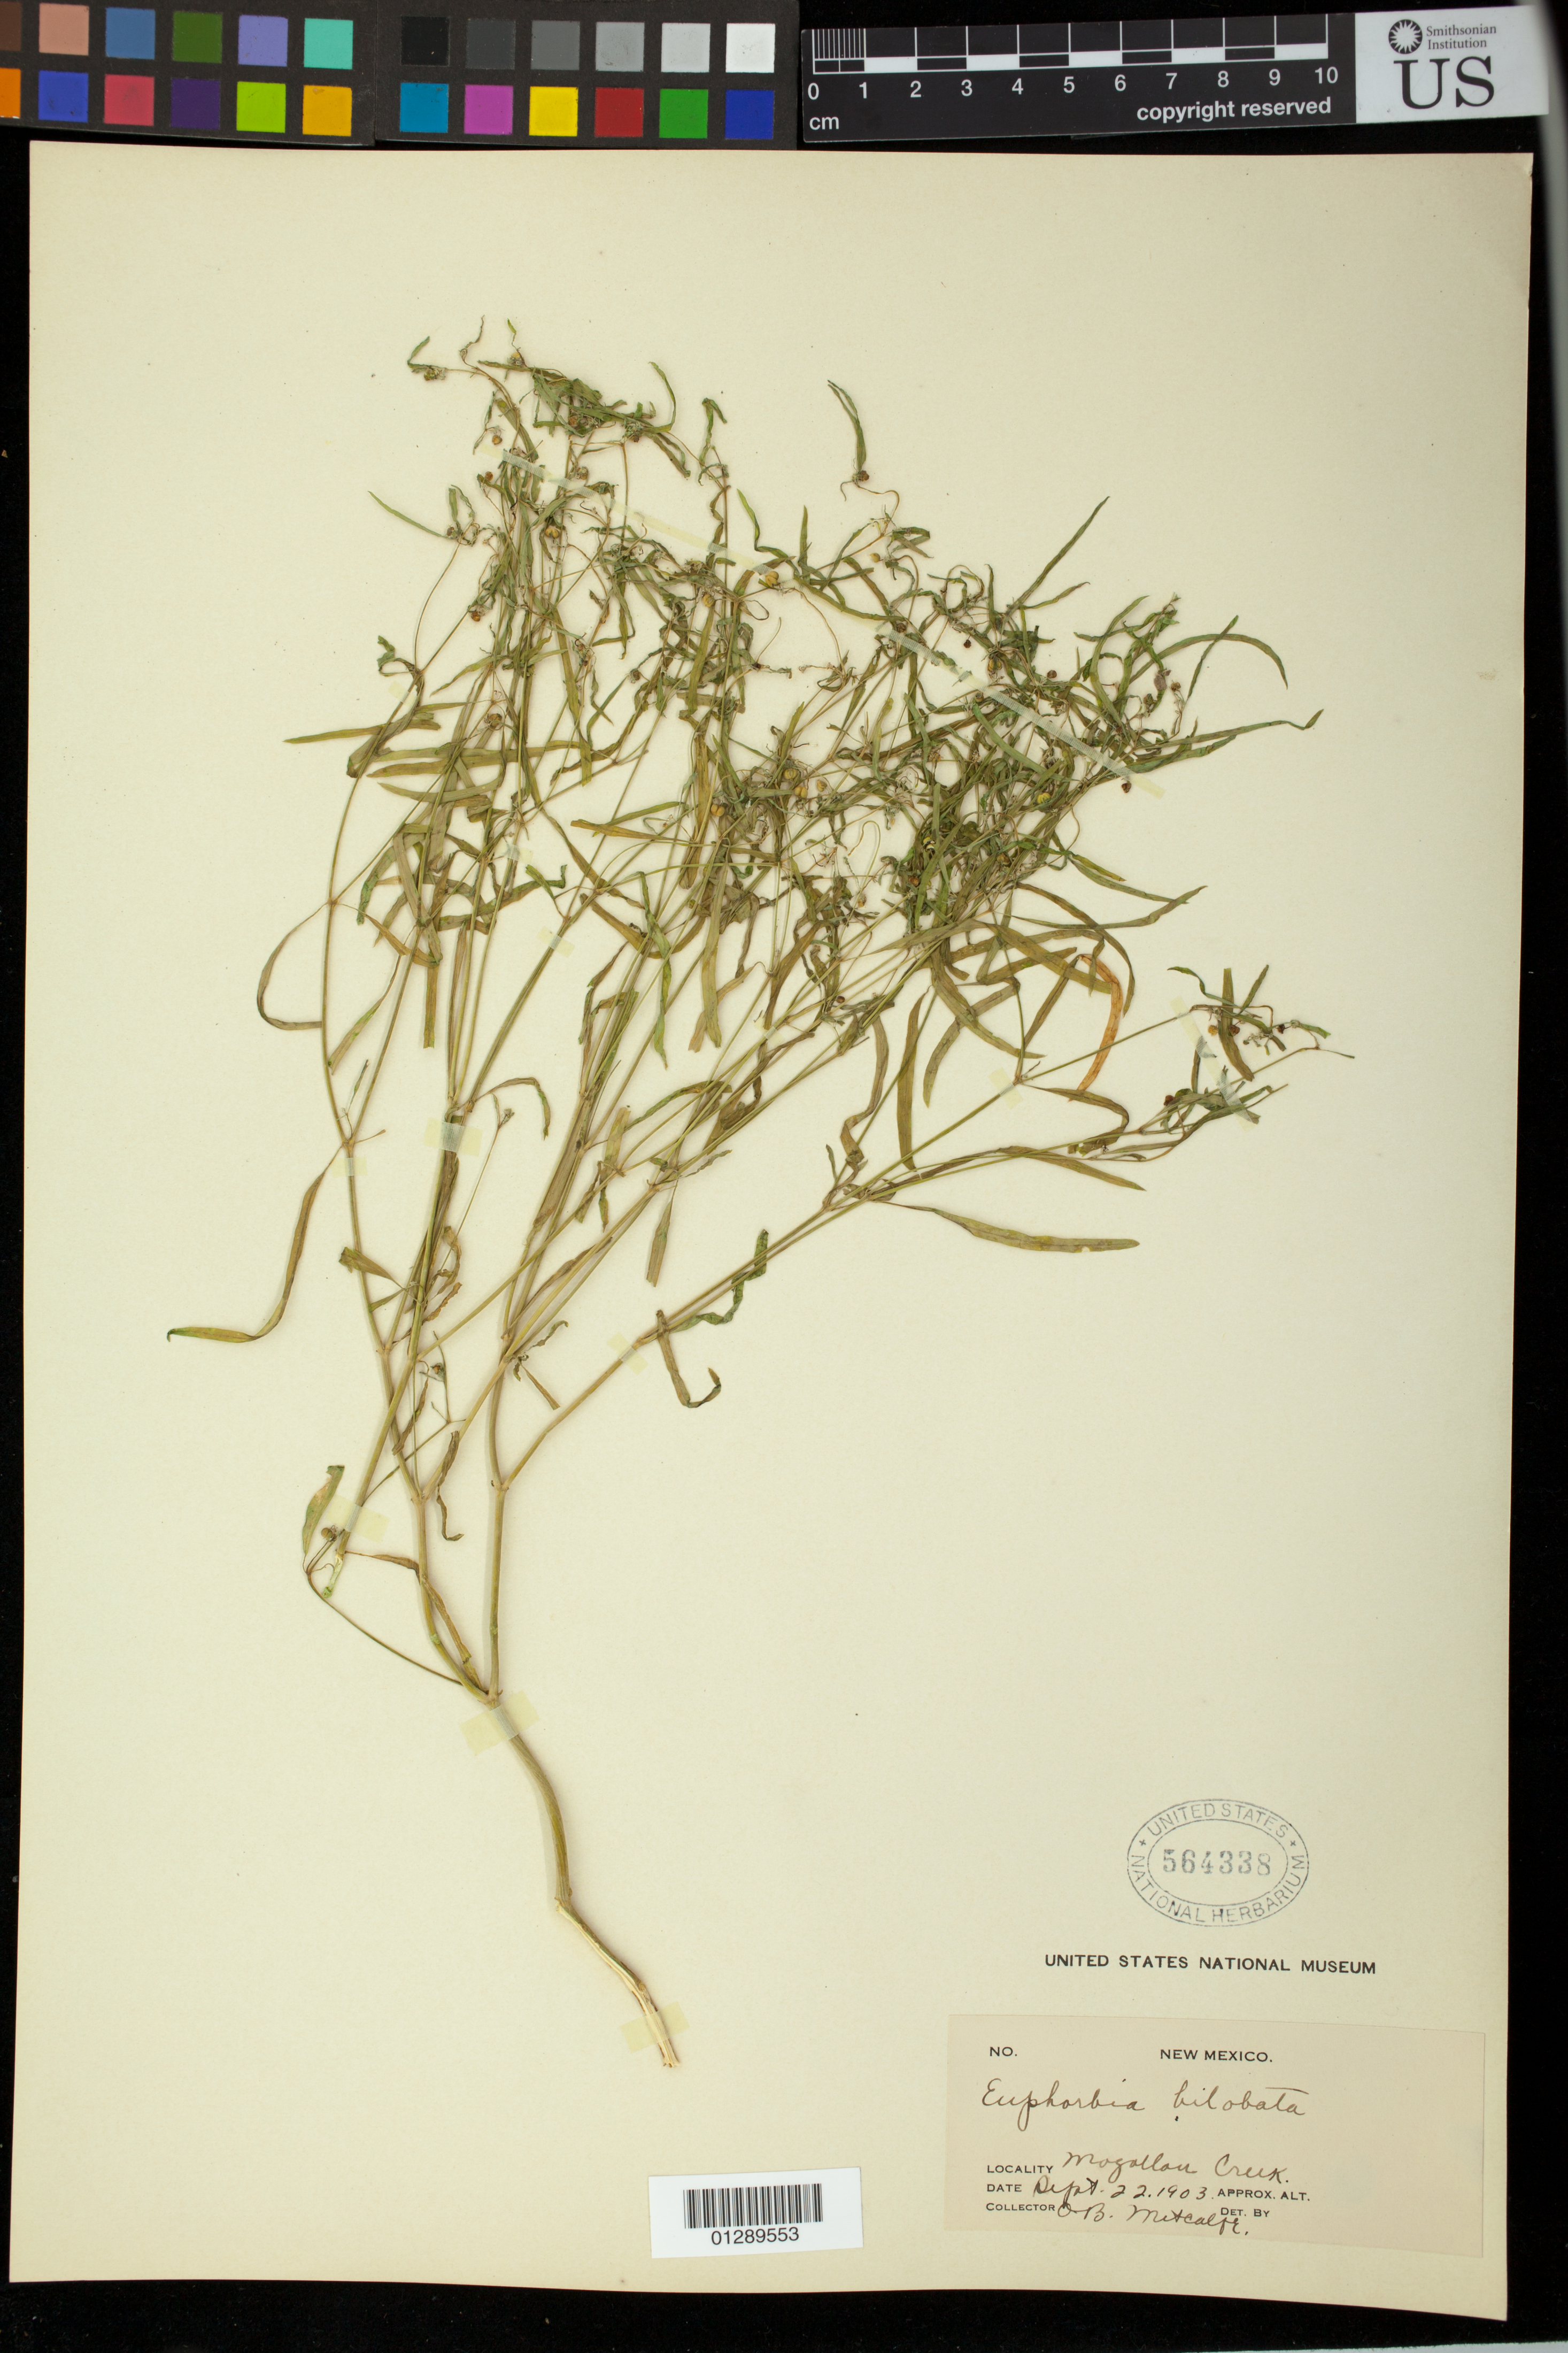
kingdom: Plantae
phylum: Tracheophyta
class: Magnoliopsida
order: Malpighiales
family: Euphorbiaceae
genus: Euphorbia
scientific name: Euphorbia bilobata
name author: Engelm. in Emory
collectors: O. Metcalf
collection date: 1903-09-22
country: United States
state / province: New Mexico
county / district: Grant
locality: Mogollon Creek.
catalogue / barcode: US 564338